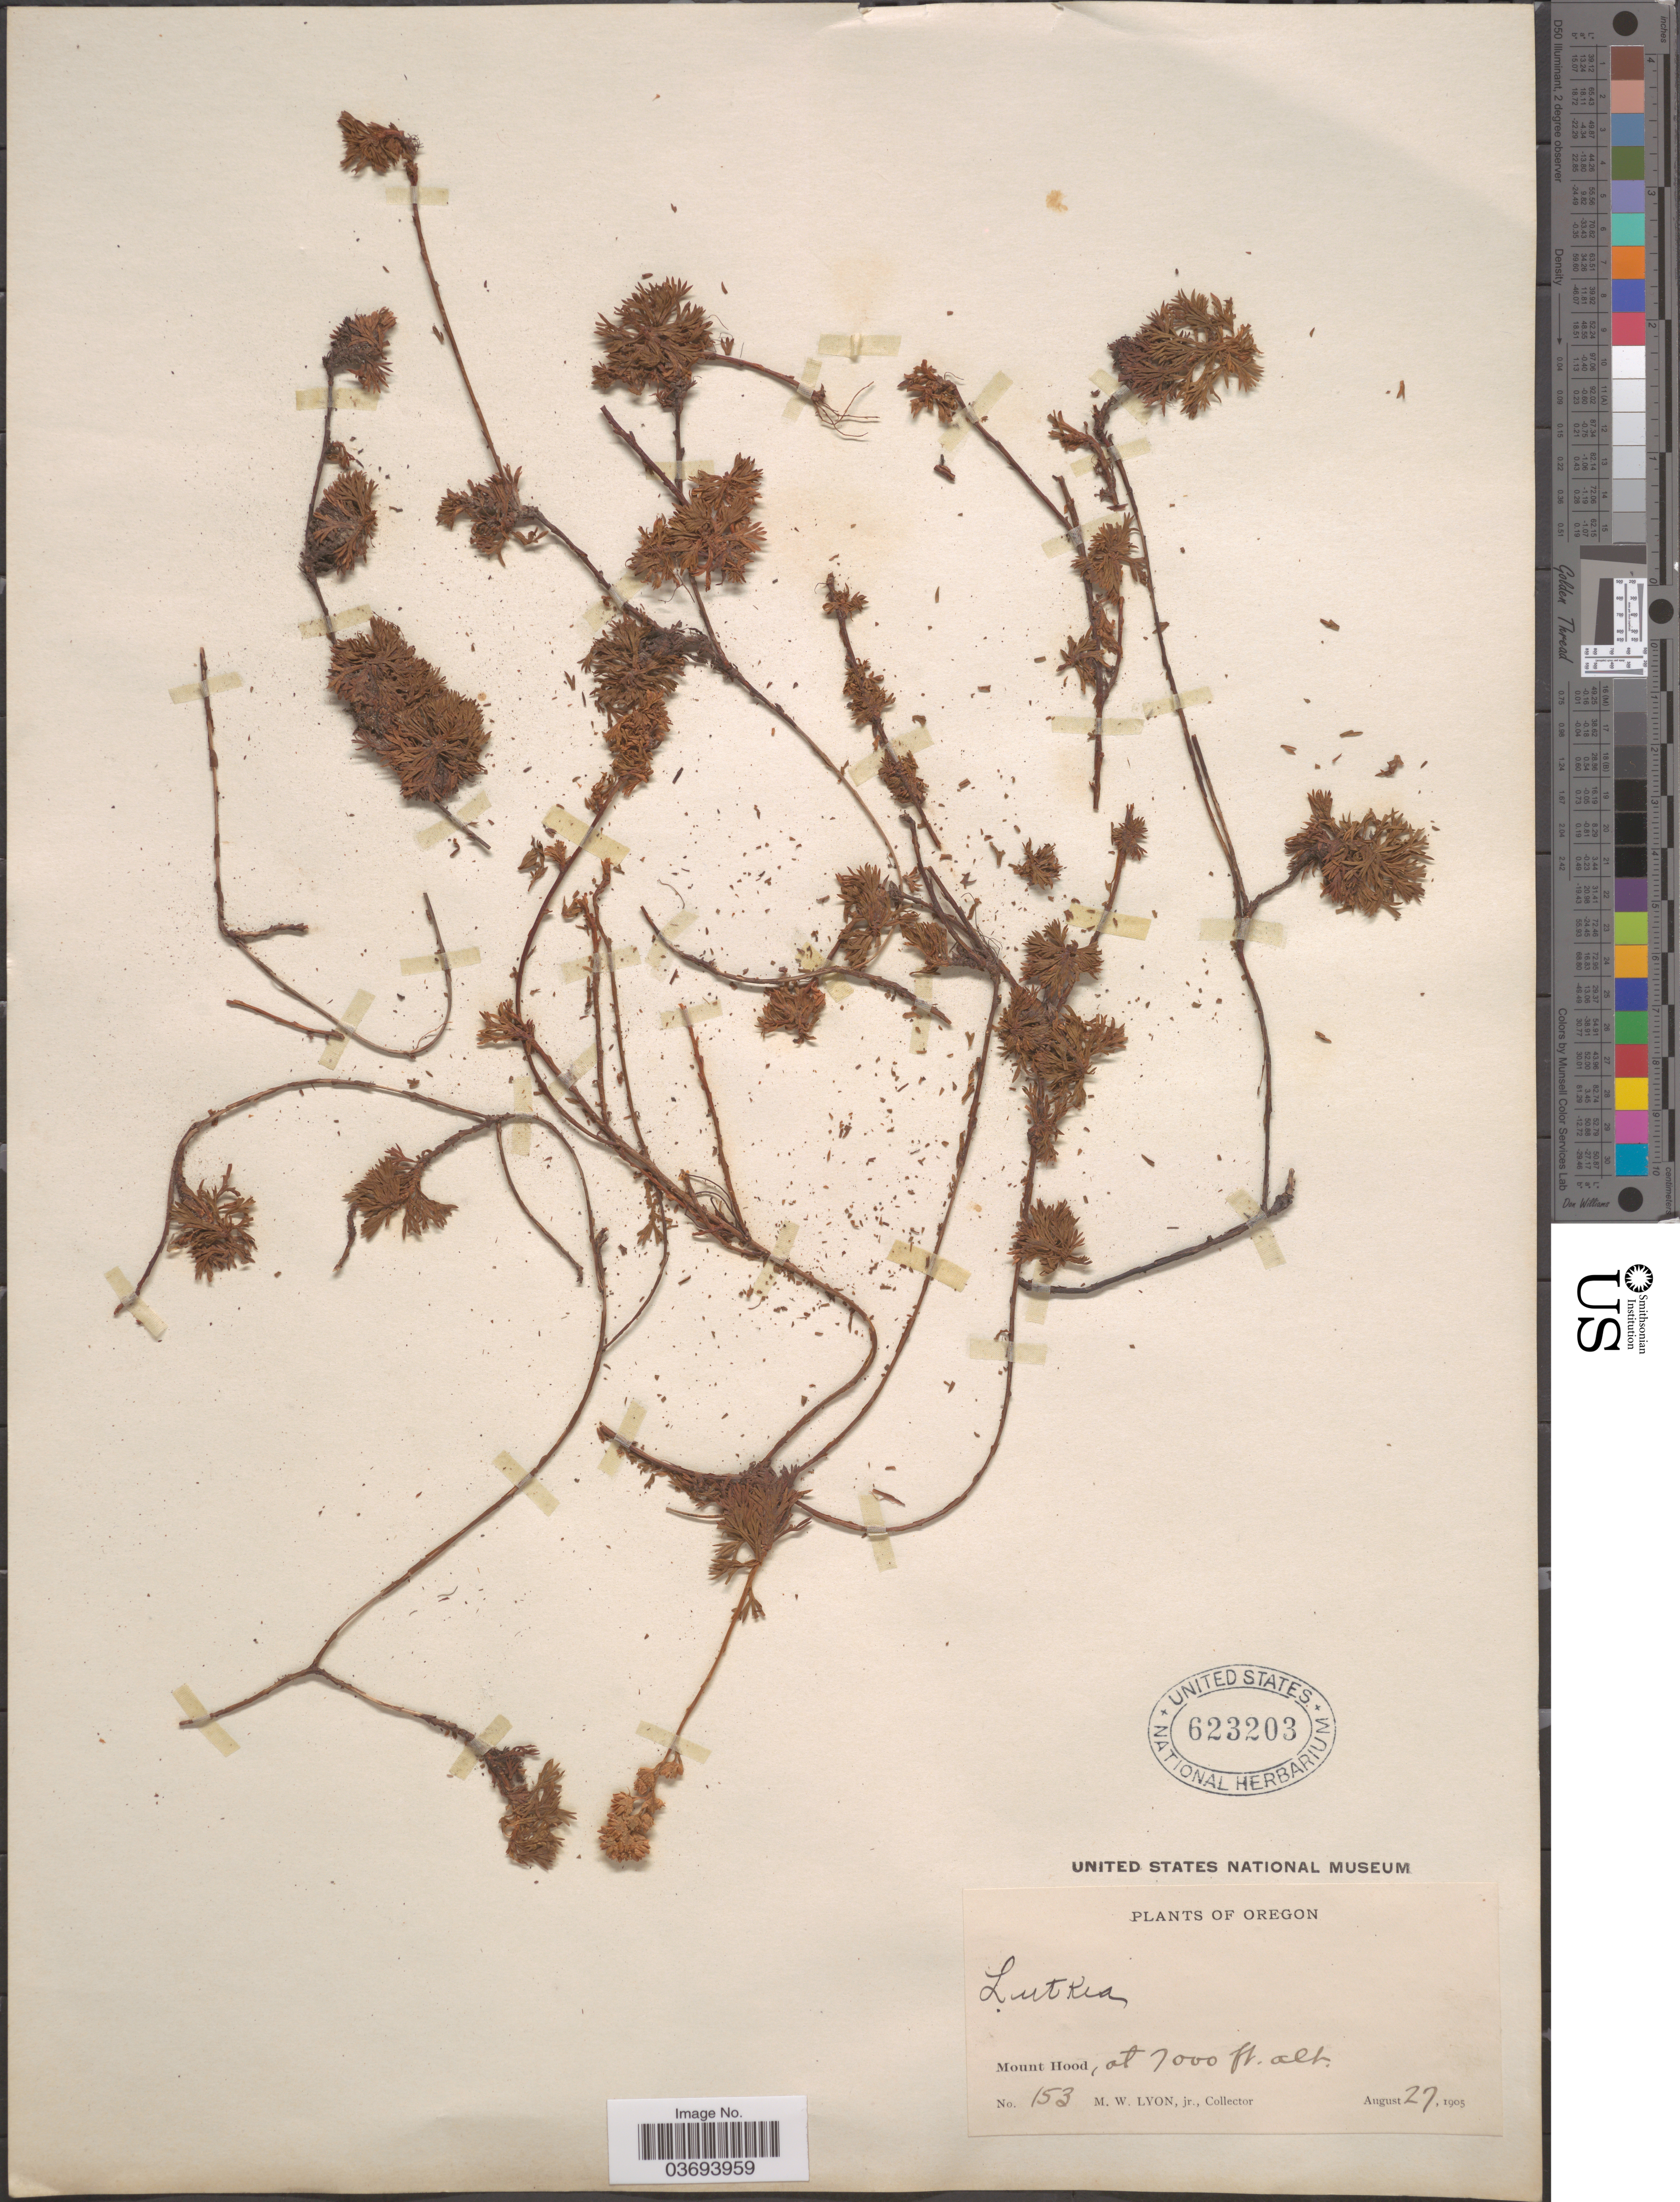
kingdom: Plantae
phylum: Tracheophyta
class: Magnoliopsida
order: Rosales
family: Rosaceae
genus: Luetkea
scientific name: Luetkea pectinata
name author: (Pursh) Kuntze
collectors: M. Lyon Jr.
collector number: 153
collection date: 1905-08-27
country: United States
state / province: Oregon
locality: Mount Hood.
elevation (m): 2134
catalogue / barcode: US 623203